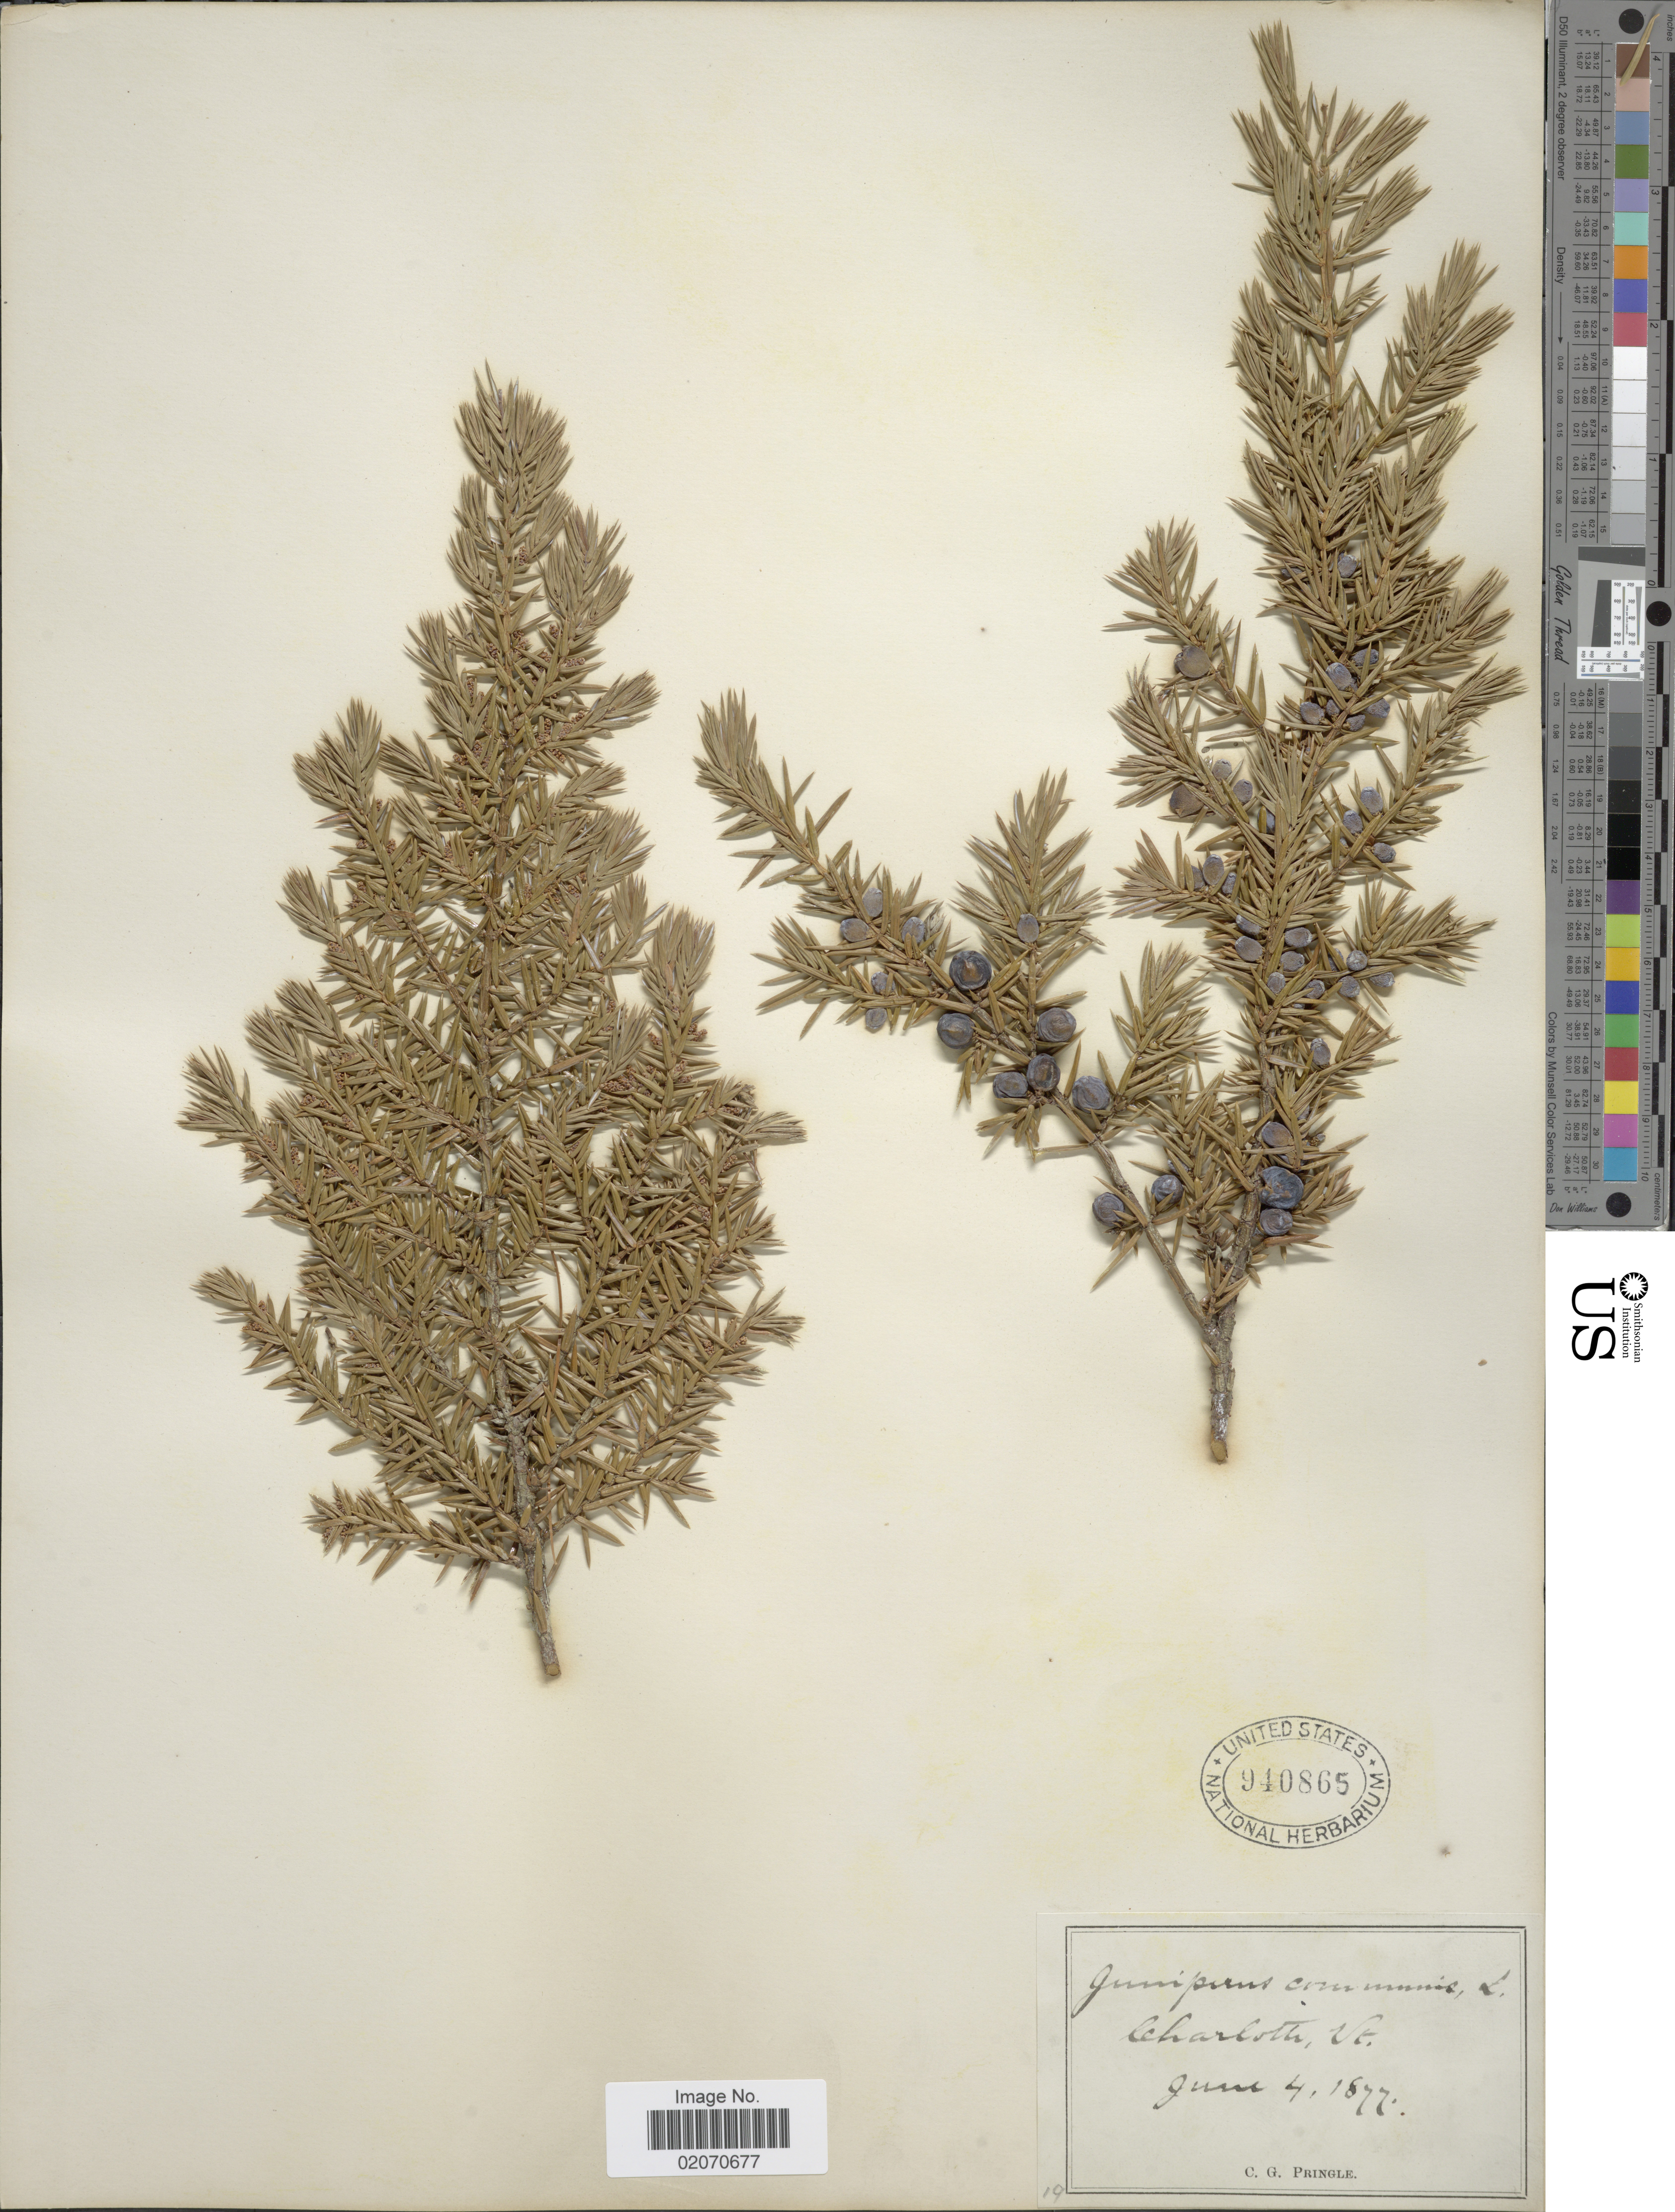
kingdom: Plantae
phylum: Tracheophyta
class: Pinopsida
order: Pinales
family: Cupressaceae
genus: Juniperus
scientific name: Juniperus communis var. depressa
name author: Pursh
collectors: C. G. Pringle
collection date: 1877-06-04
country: United States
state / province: Vermont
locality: Charloth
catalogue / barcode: US 940865